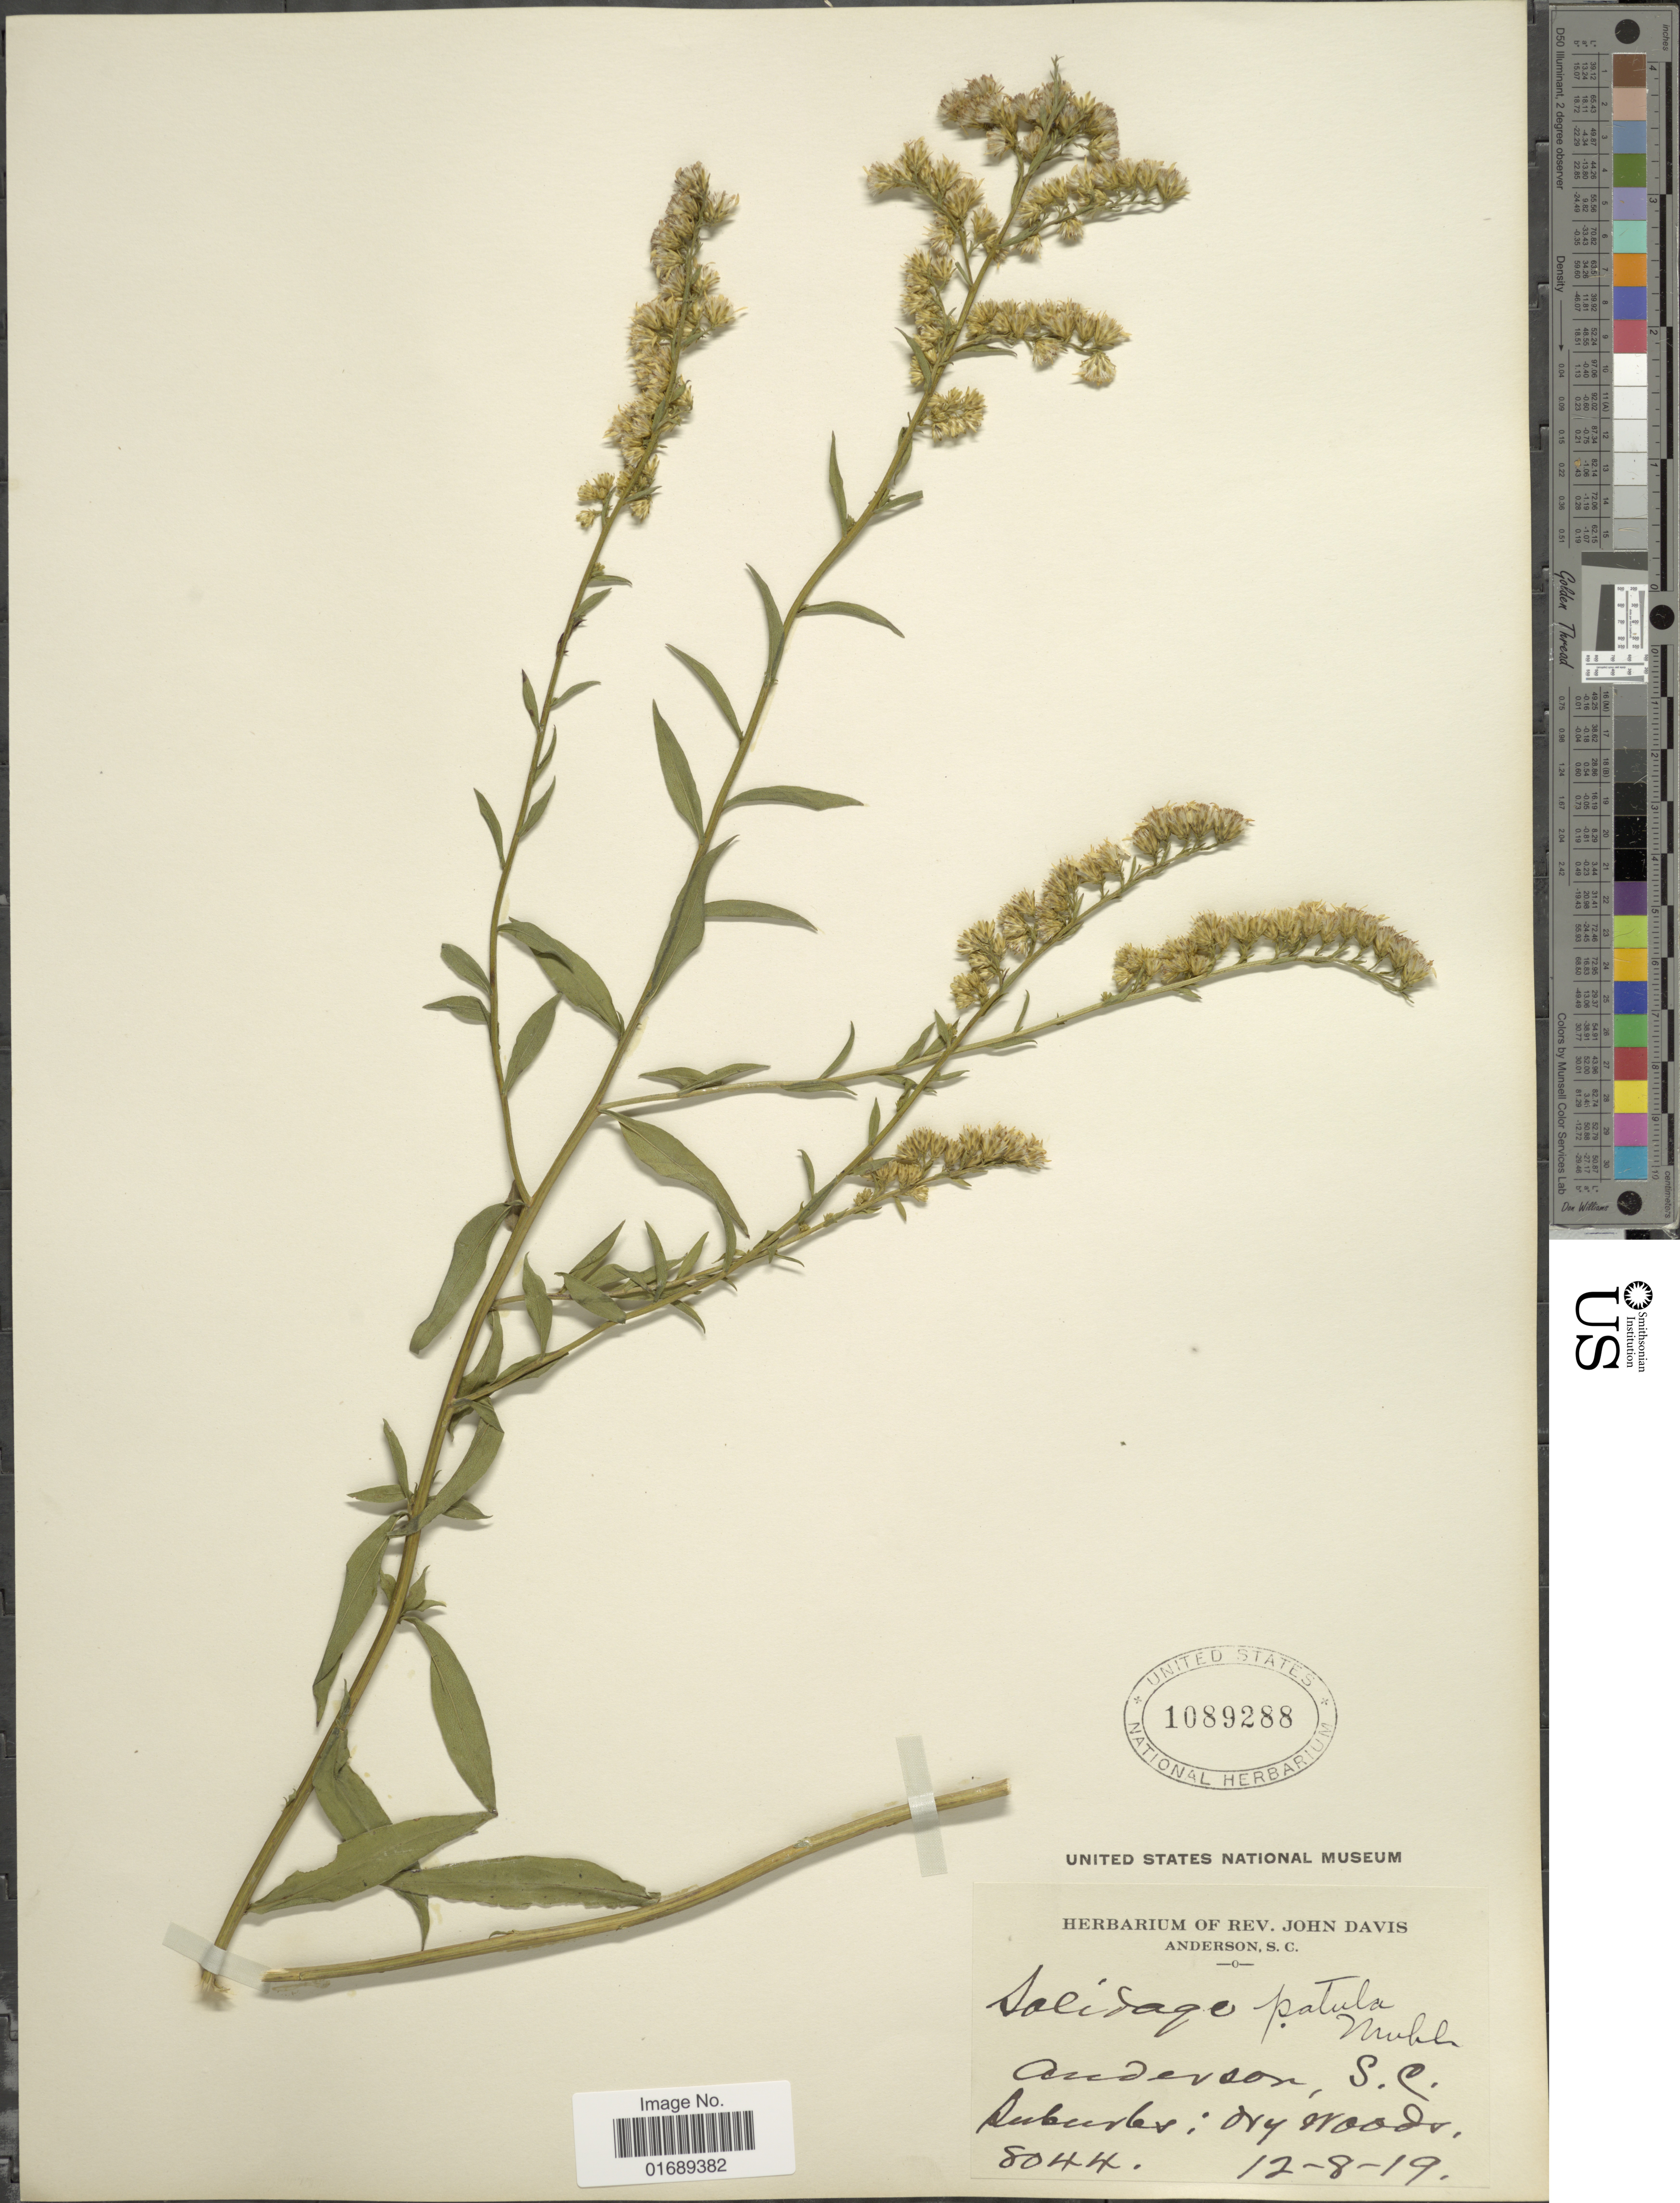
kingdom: Plantae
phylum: Tracheophyta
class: Magnoliopsida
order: Asterales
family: Asteraceae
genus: Solidago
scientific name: Solidago patula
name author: Muhl. ex Willd.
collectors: ex herb. Rev. John Davis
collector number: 8044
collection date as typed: Transcribed d/m/y: 8/12/19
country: United States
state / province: South Carolina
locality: Anderson, Suburbs: dry woods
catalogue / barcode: US 1089288